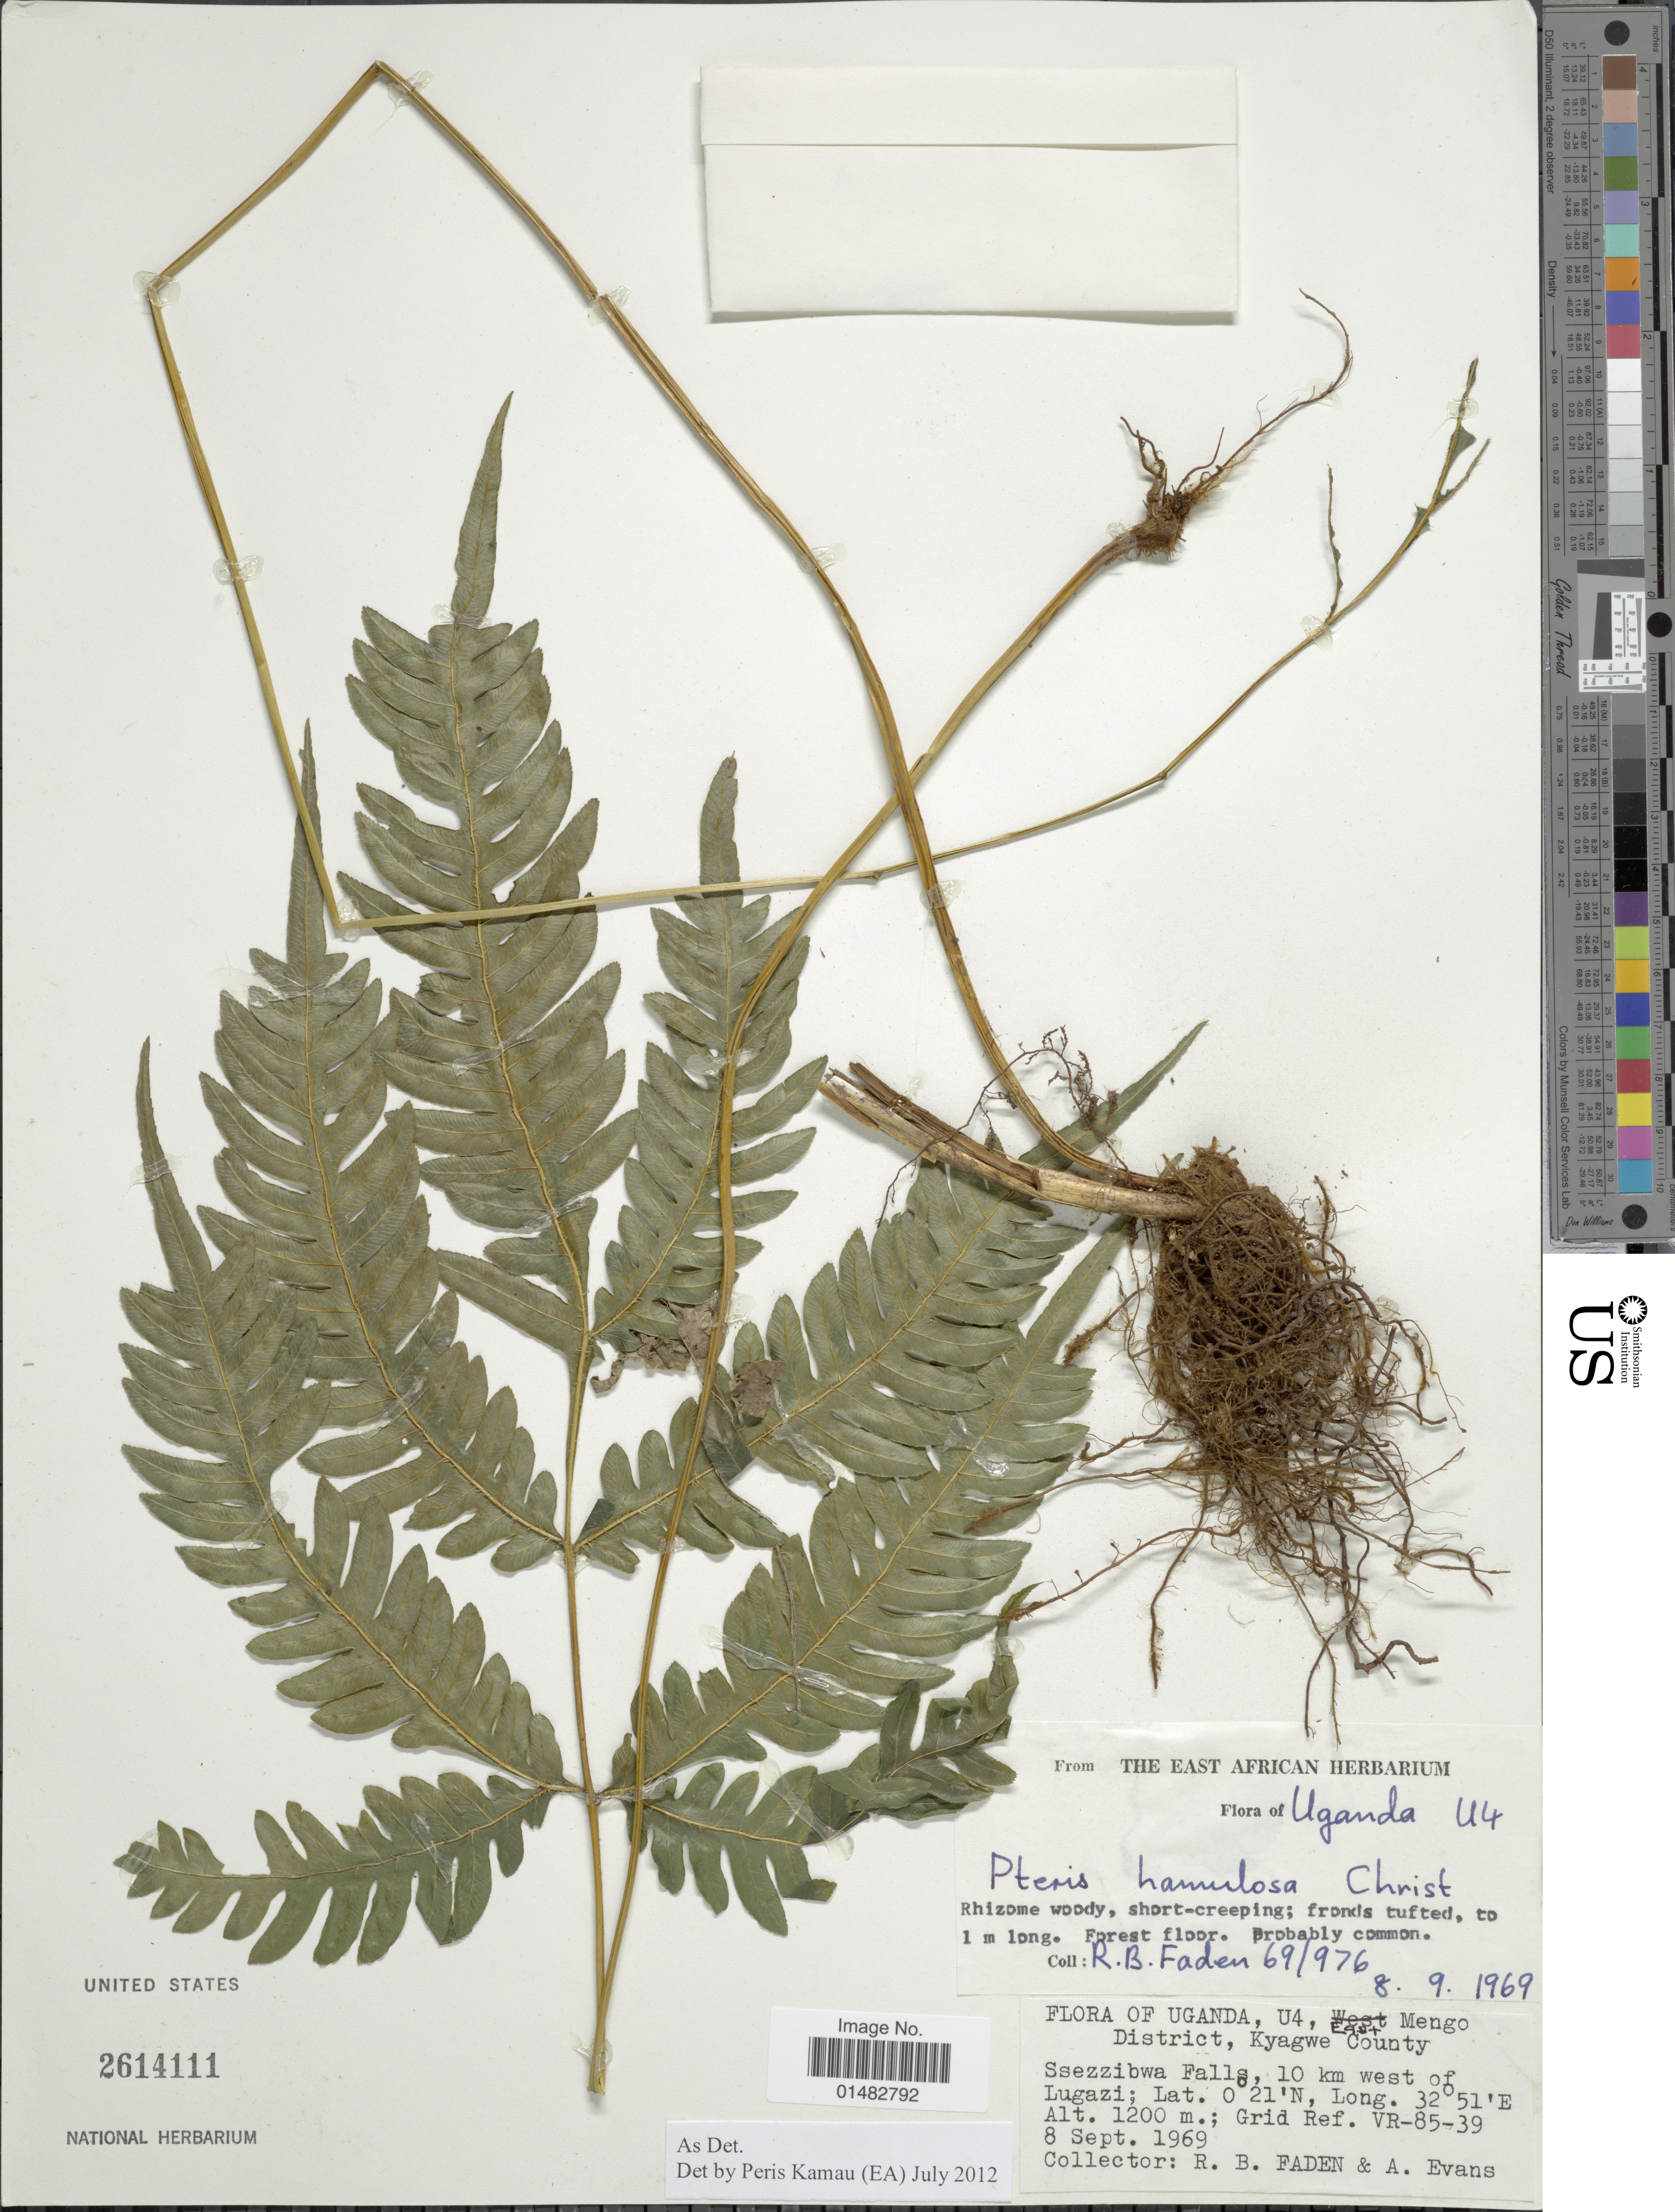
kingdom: Plantae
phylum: Tracheophyta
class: Polypodiopsida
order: Polypodiales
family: Pteridaceae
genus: Pteris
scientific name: Pteris dentata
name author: Forssk.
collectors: R. B. Faden & A. Evans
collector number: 69/976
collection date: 1969-09-08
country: Uganda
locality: East Mengo District, Kyagwe County, Ssezzibwa Falls, 10 km west of Lugazi0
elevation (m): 1200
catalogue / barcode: US 2614111